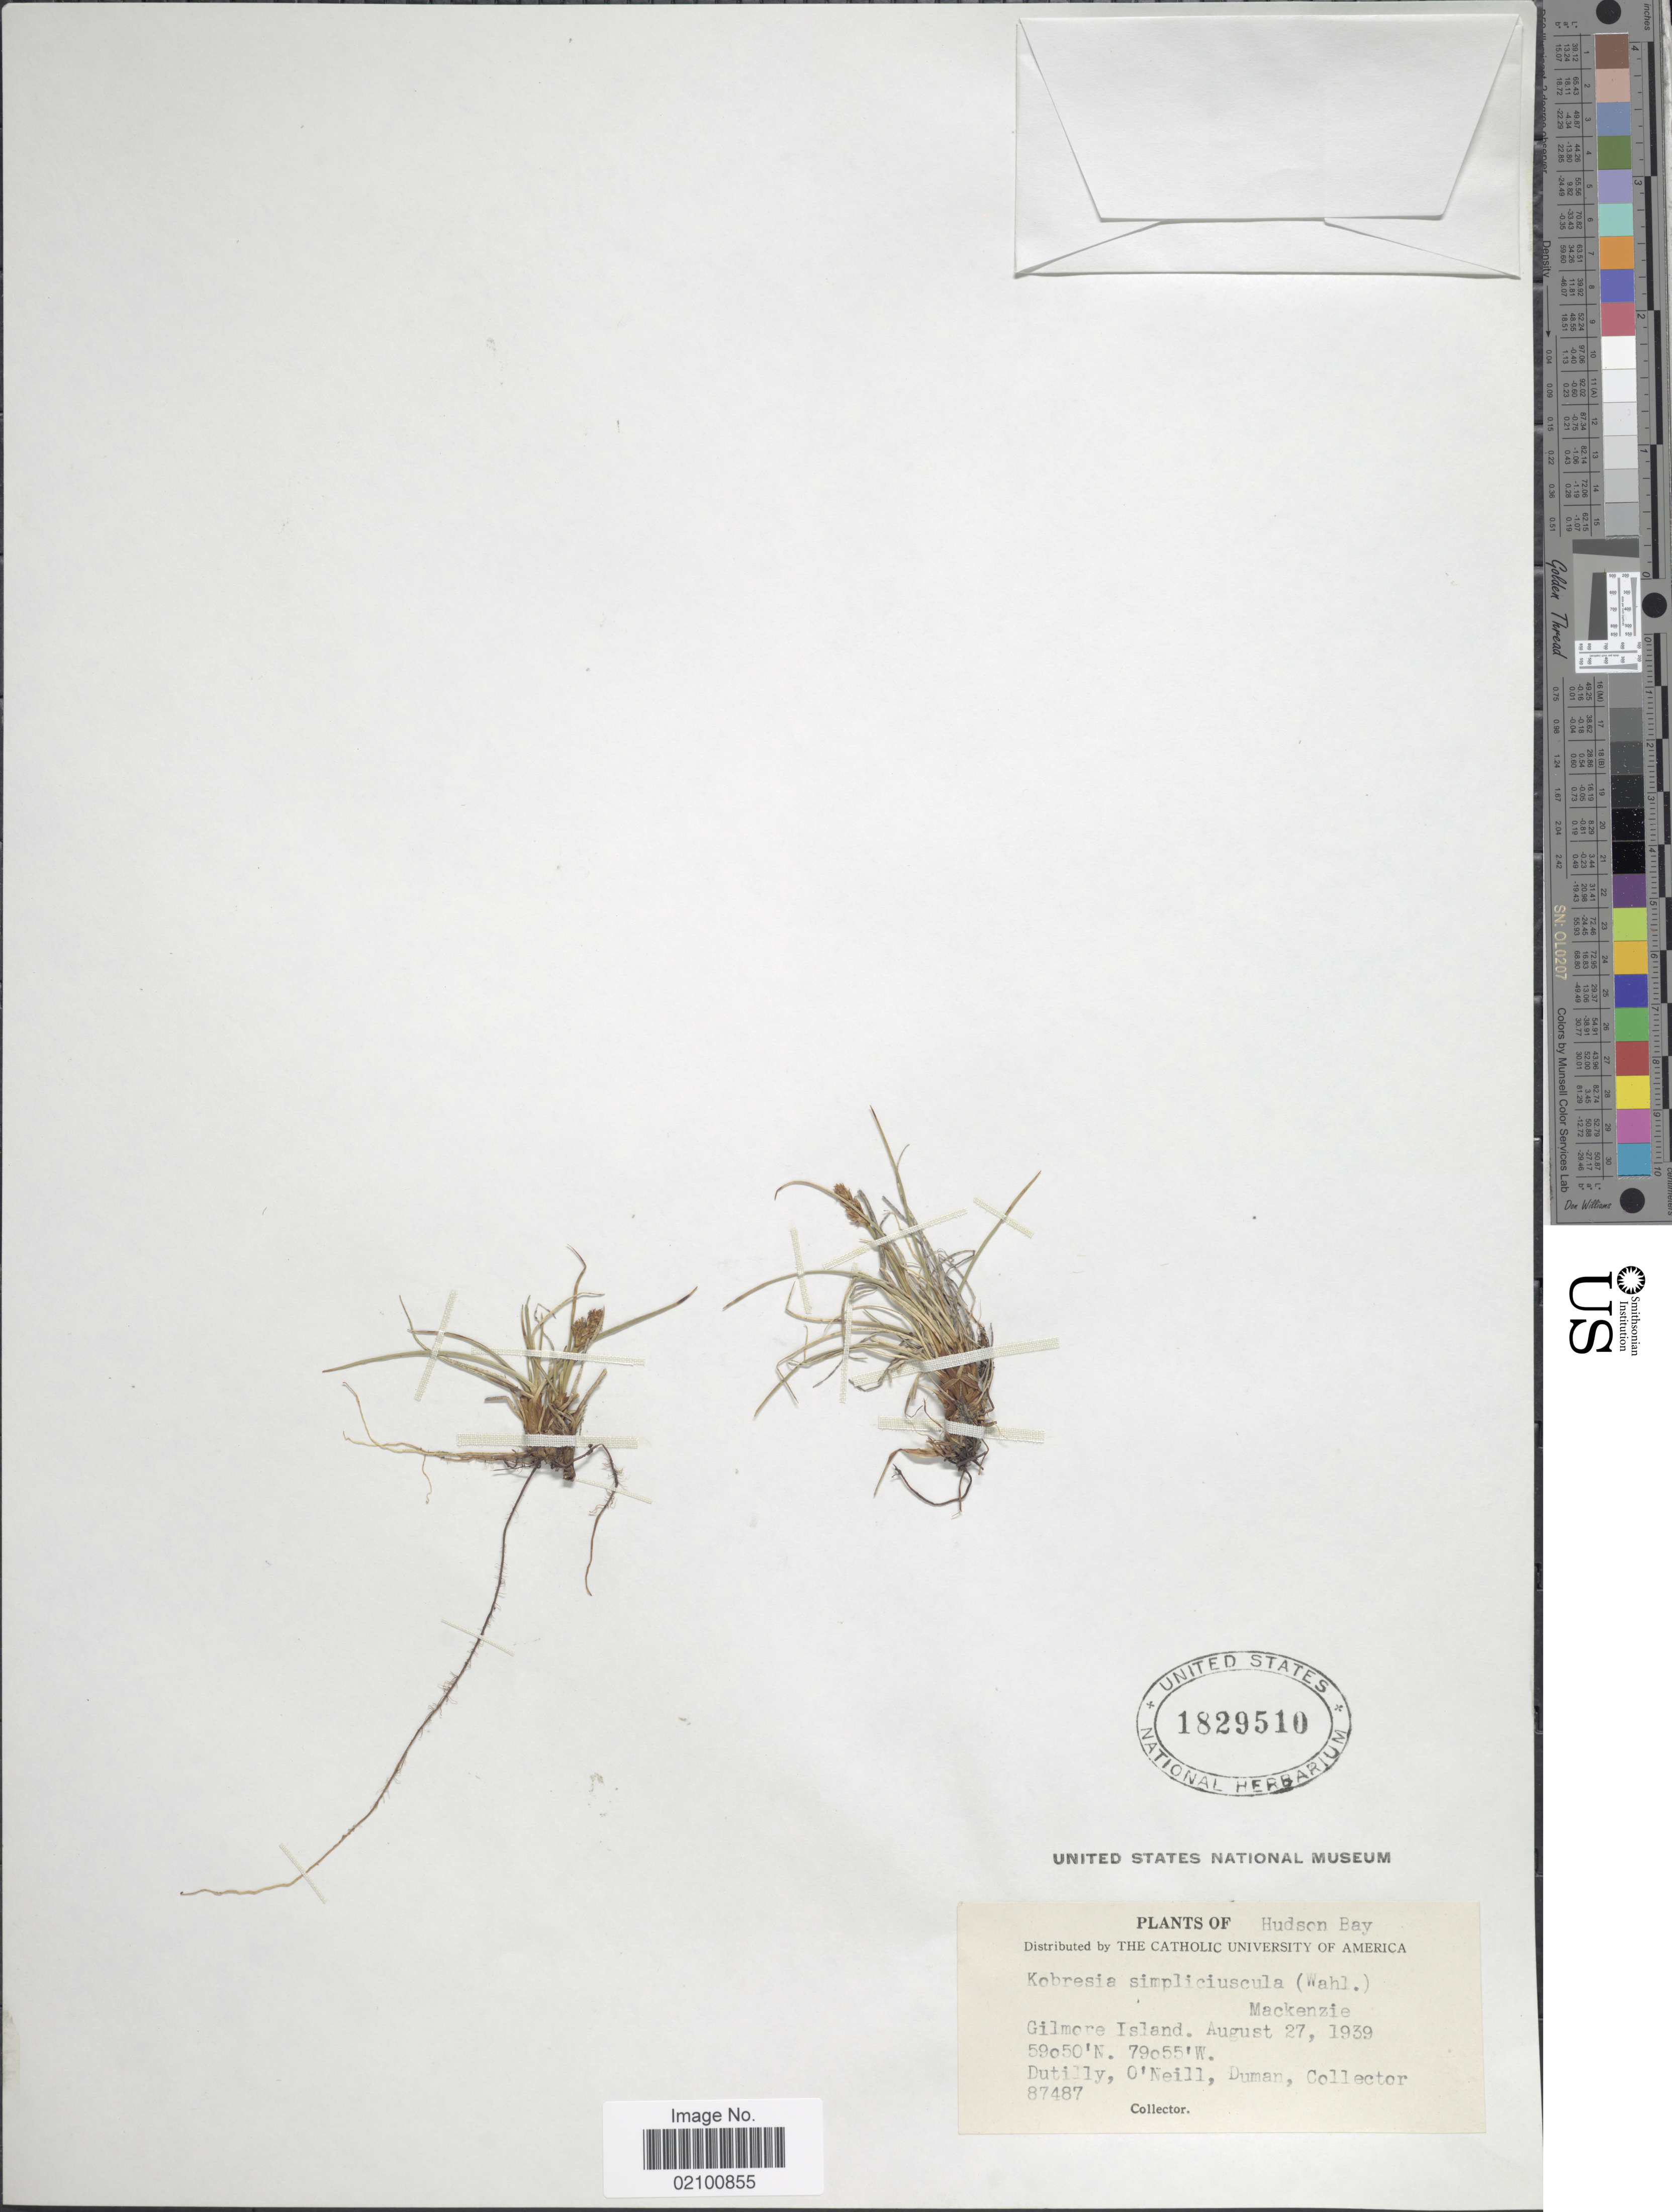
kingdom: Plantae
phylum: Tracheophyta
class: Liliopsida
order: Poales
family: Cyperaceae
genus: Carex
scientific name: Carex simpliciuscula subsp. simpliciuscula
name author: Wahlenb.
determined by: Strong, M. T., (US), Smithsonian Institution - National Museum of Natural History (UNITED STATES)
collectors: -. Dutilly, -. O'Neill & -. Duman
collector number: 87487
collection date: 1939-08-27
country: Canada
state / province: Nunavut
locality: Hudson Bay, Gilmore Island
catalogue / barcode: US 1829510